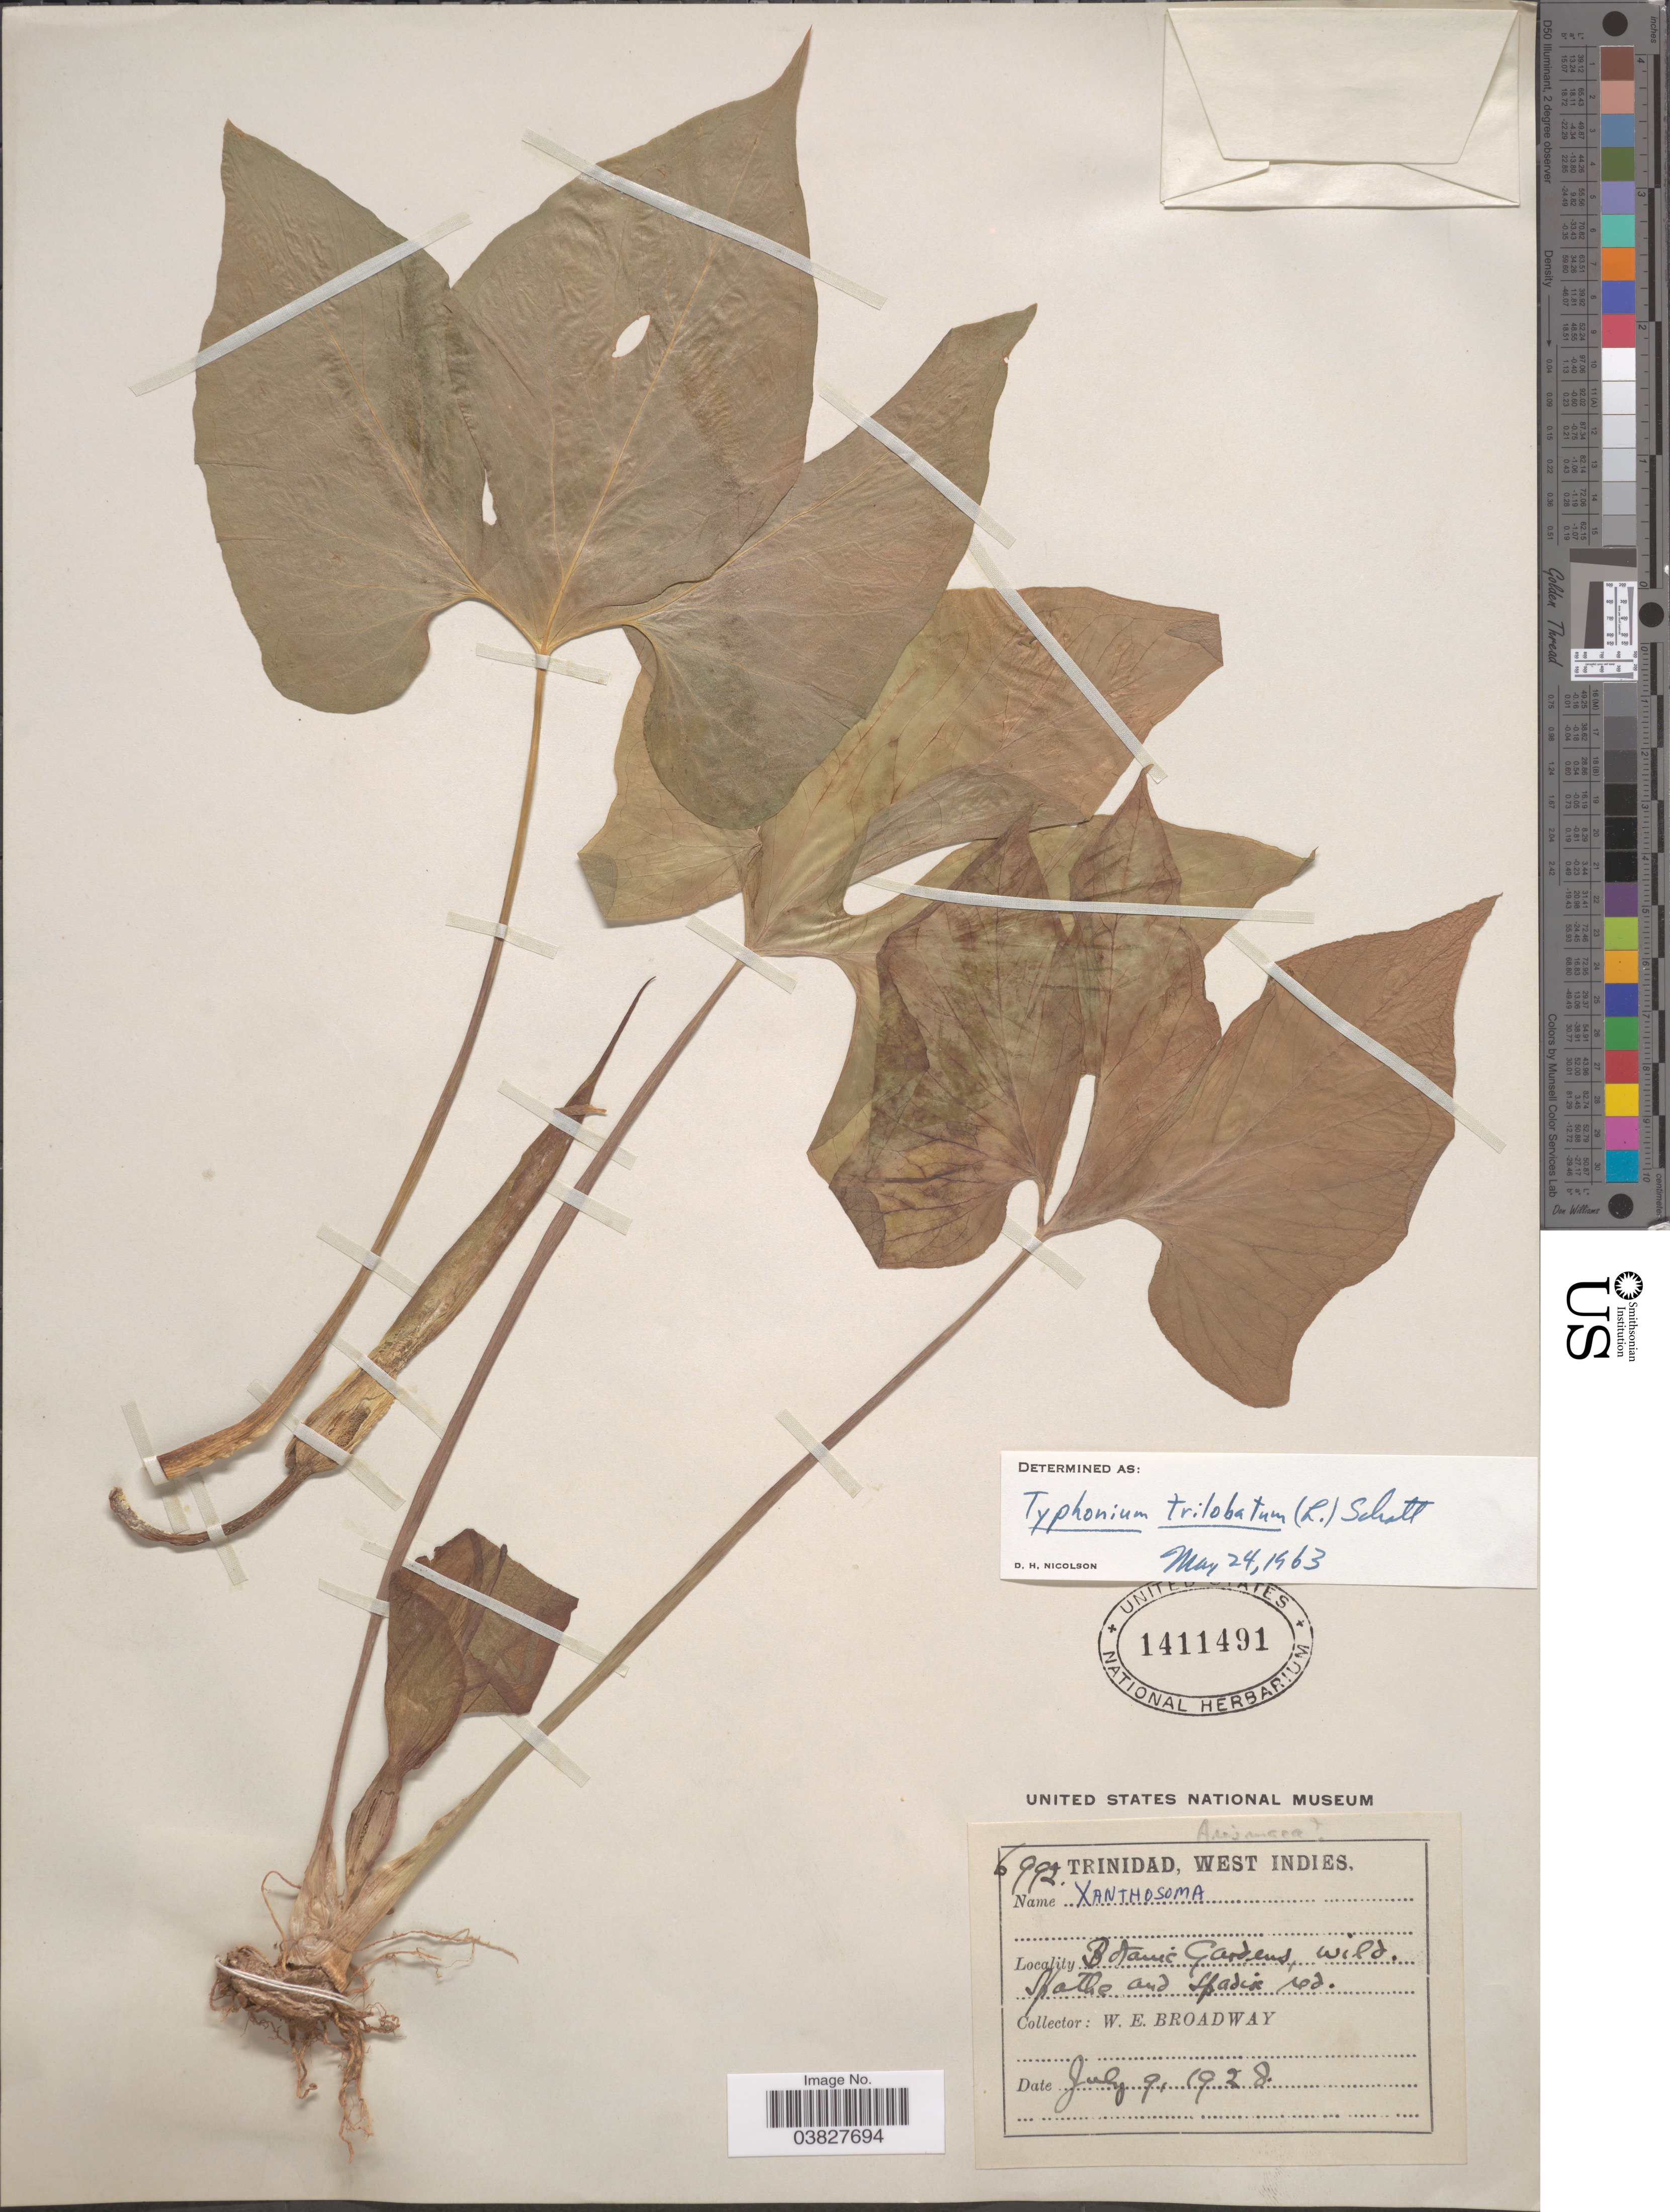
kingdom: Plantae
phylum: Tracheophyta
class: Liliopsida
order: Alismatales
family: Araceae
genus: Typhonium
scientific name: Typhonium trilobatum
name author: (L.) Schott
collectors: W. E. Broadway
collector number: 6992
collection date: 1928-07-09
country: Trinidad and Tobago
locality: Trinidad, West Indies. Botanic Gardens.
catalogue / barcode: US 1411491